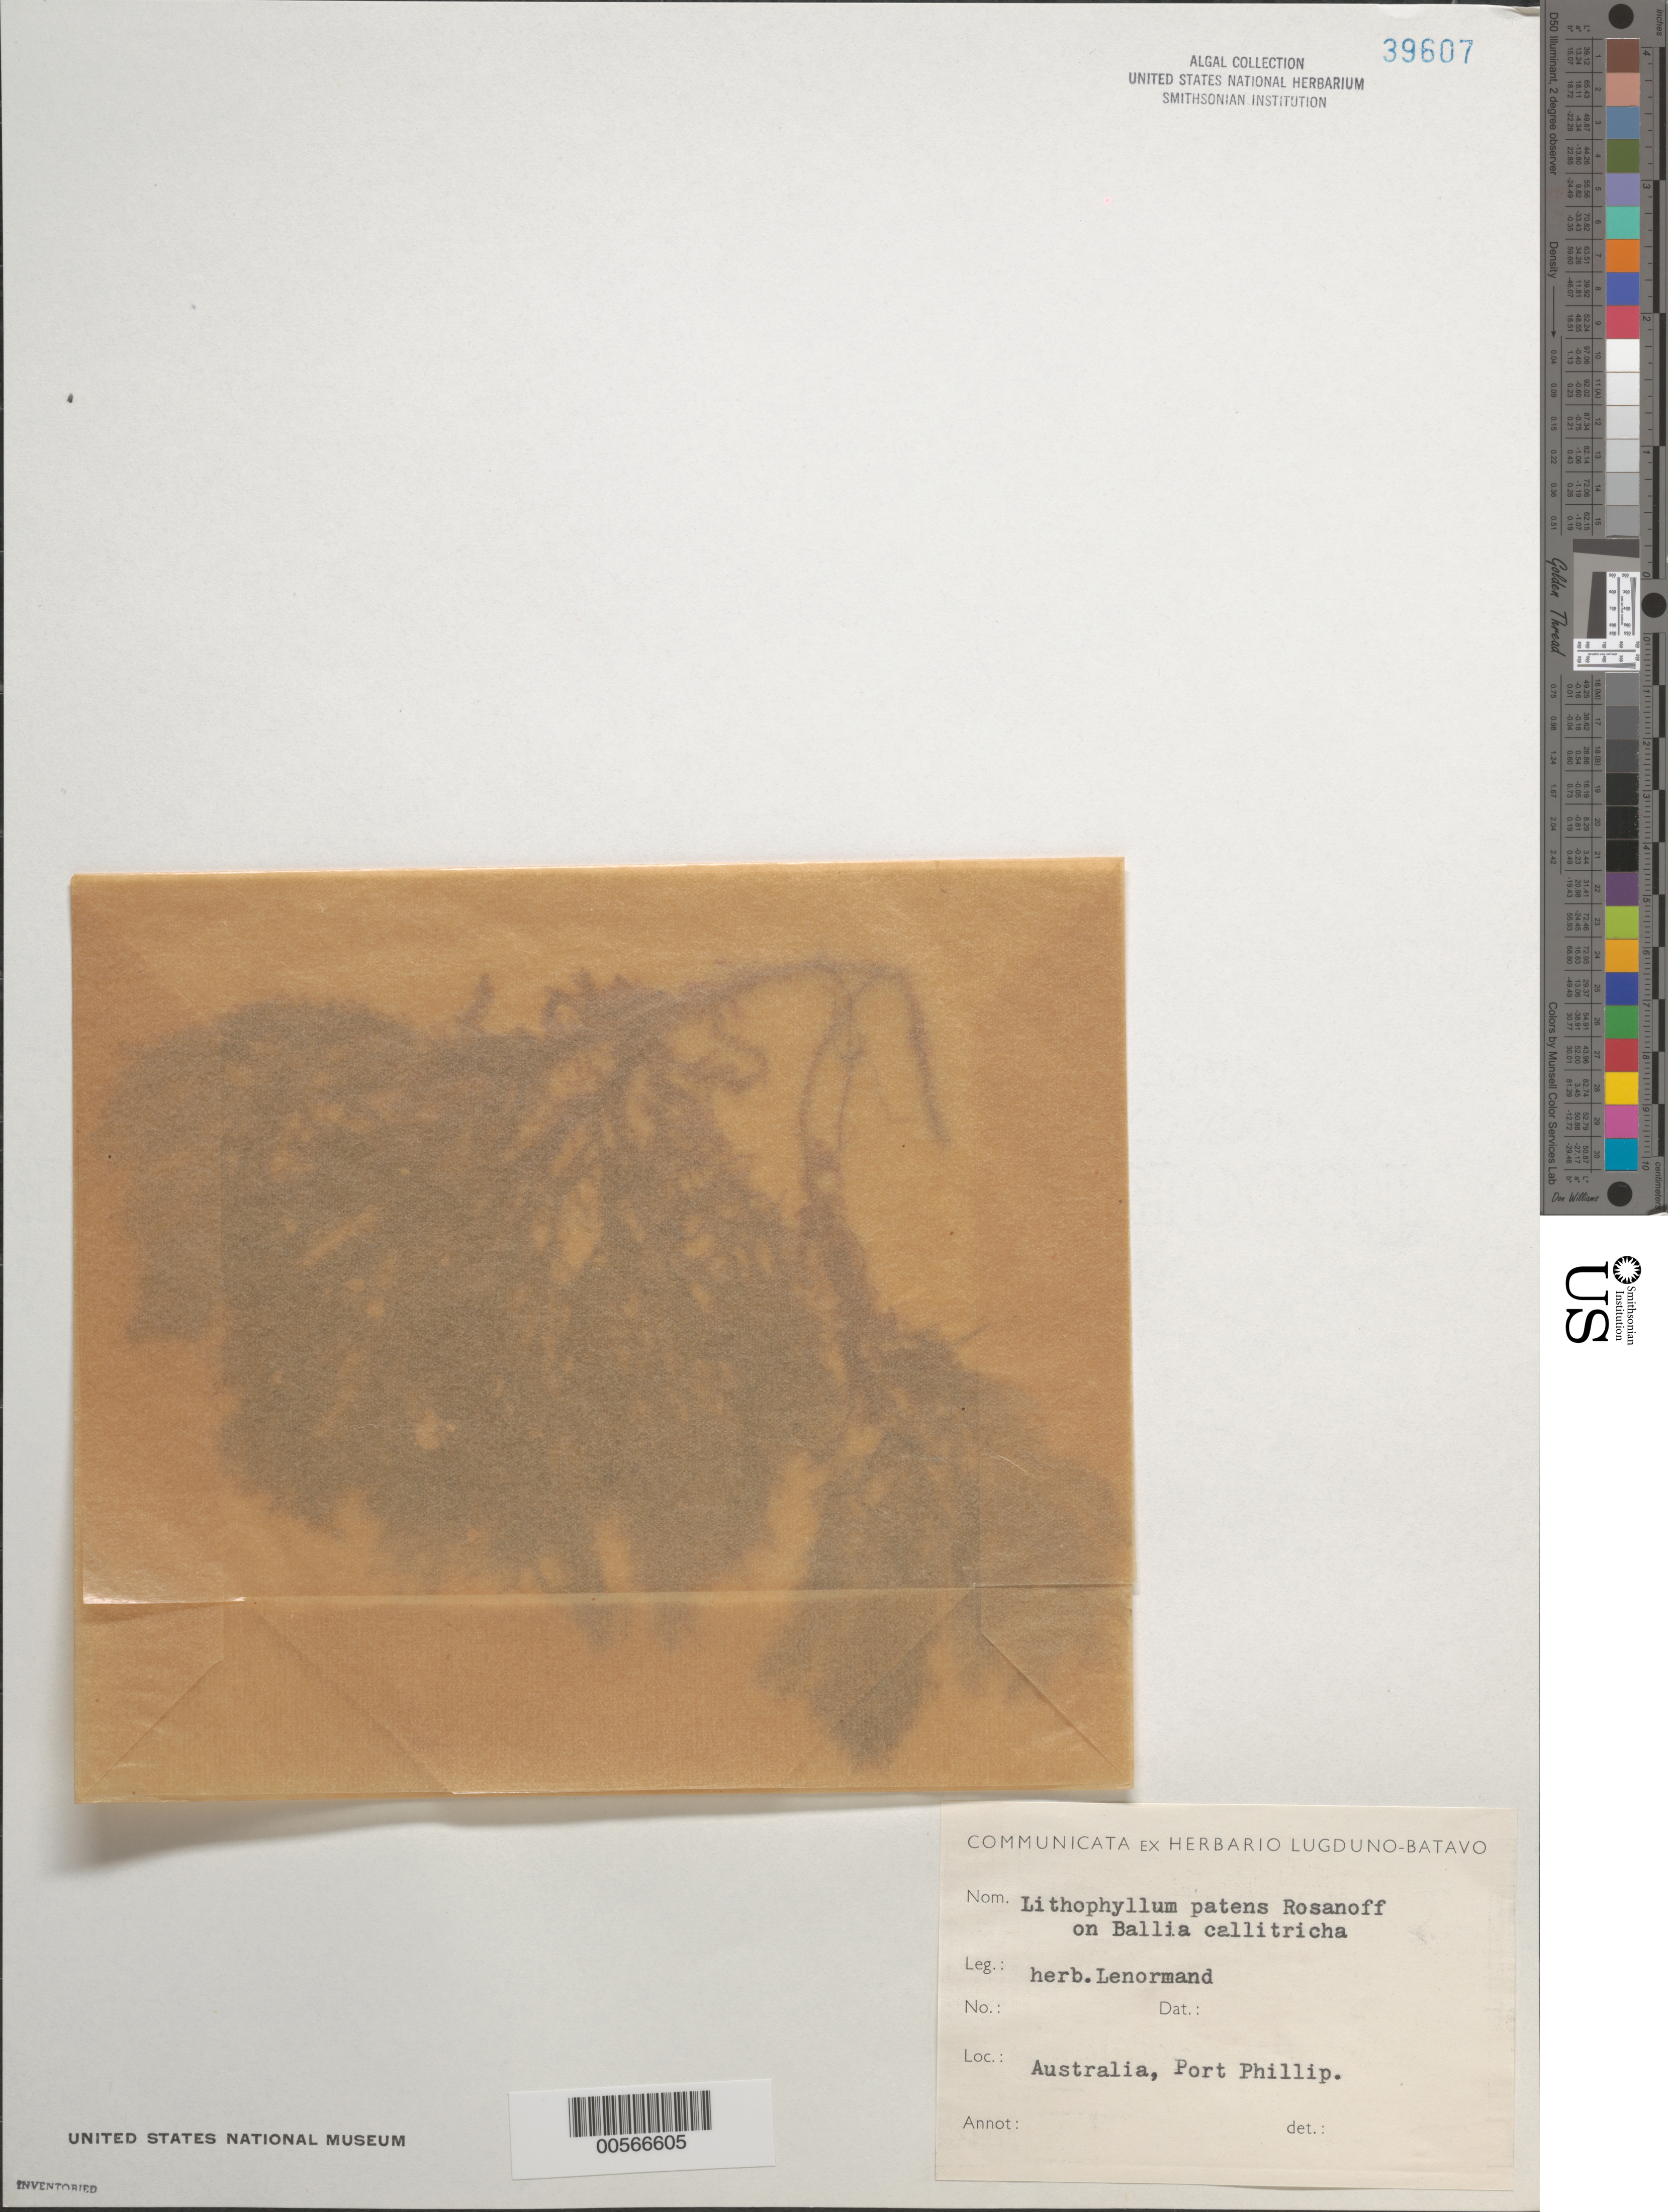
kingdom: Plantae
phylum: Rhodophyta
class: Florideophyceae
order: Corallinales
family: Hapalidiaceae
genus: Synarthrophyton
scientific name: Synarthrophyton patena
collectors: S. Lenormand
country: Australia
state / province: Victoria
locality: Port Phillip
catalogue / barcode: US 39607